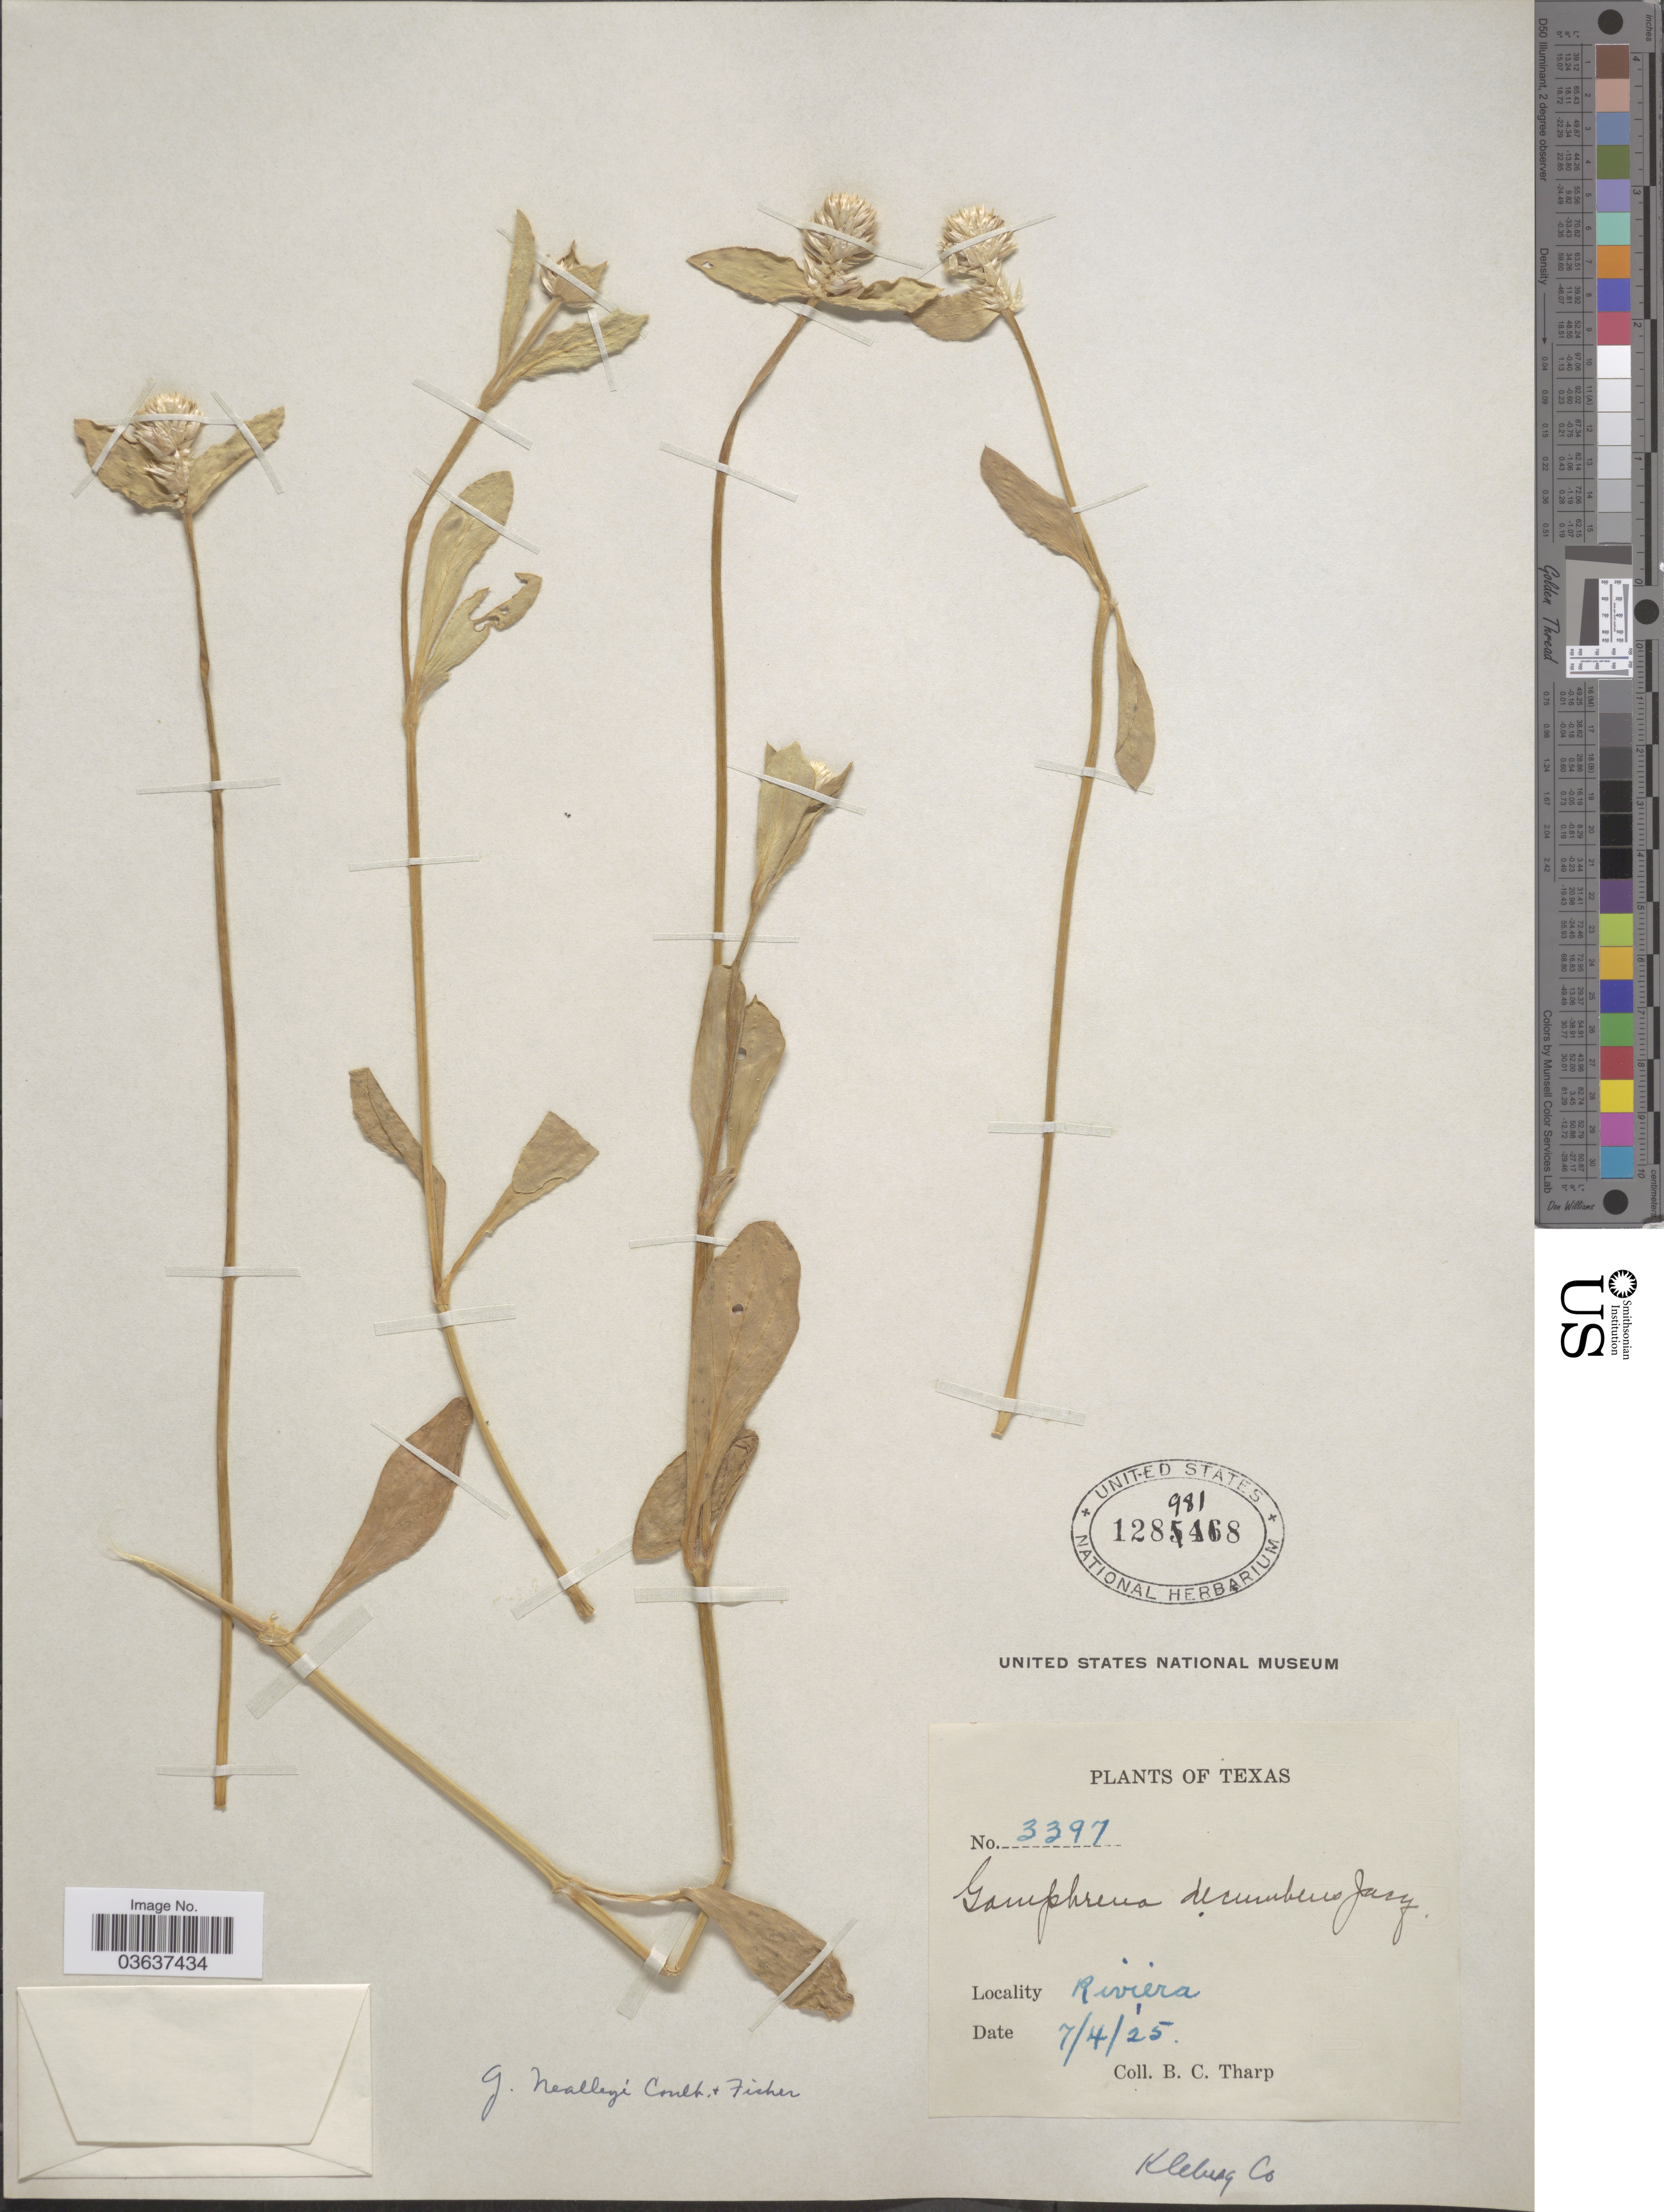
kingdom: Plantae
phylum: Tracheophyta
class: Magnoliopsida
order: Caryophyllales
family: Amaranthaceae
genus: Gomphrena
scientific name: Gomphrena nealleyi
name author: J.M. Coult. & Fisher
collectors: B. C. Tharp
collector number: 3397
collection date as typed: Transcribed d/m/y: 4/7/25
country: United States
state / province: Texas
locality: Riviera. Kleberg Co.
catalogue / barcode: US 1289818